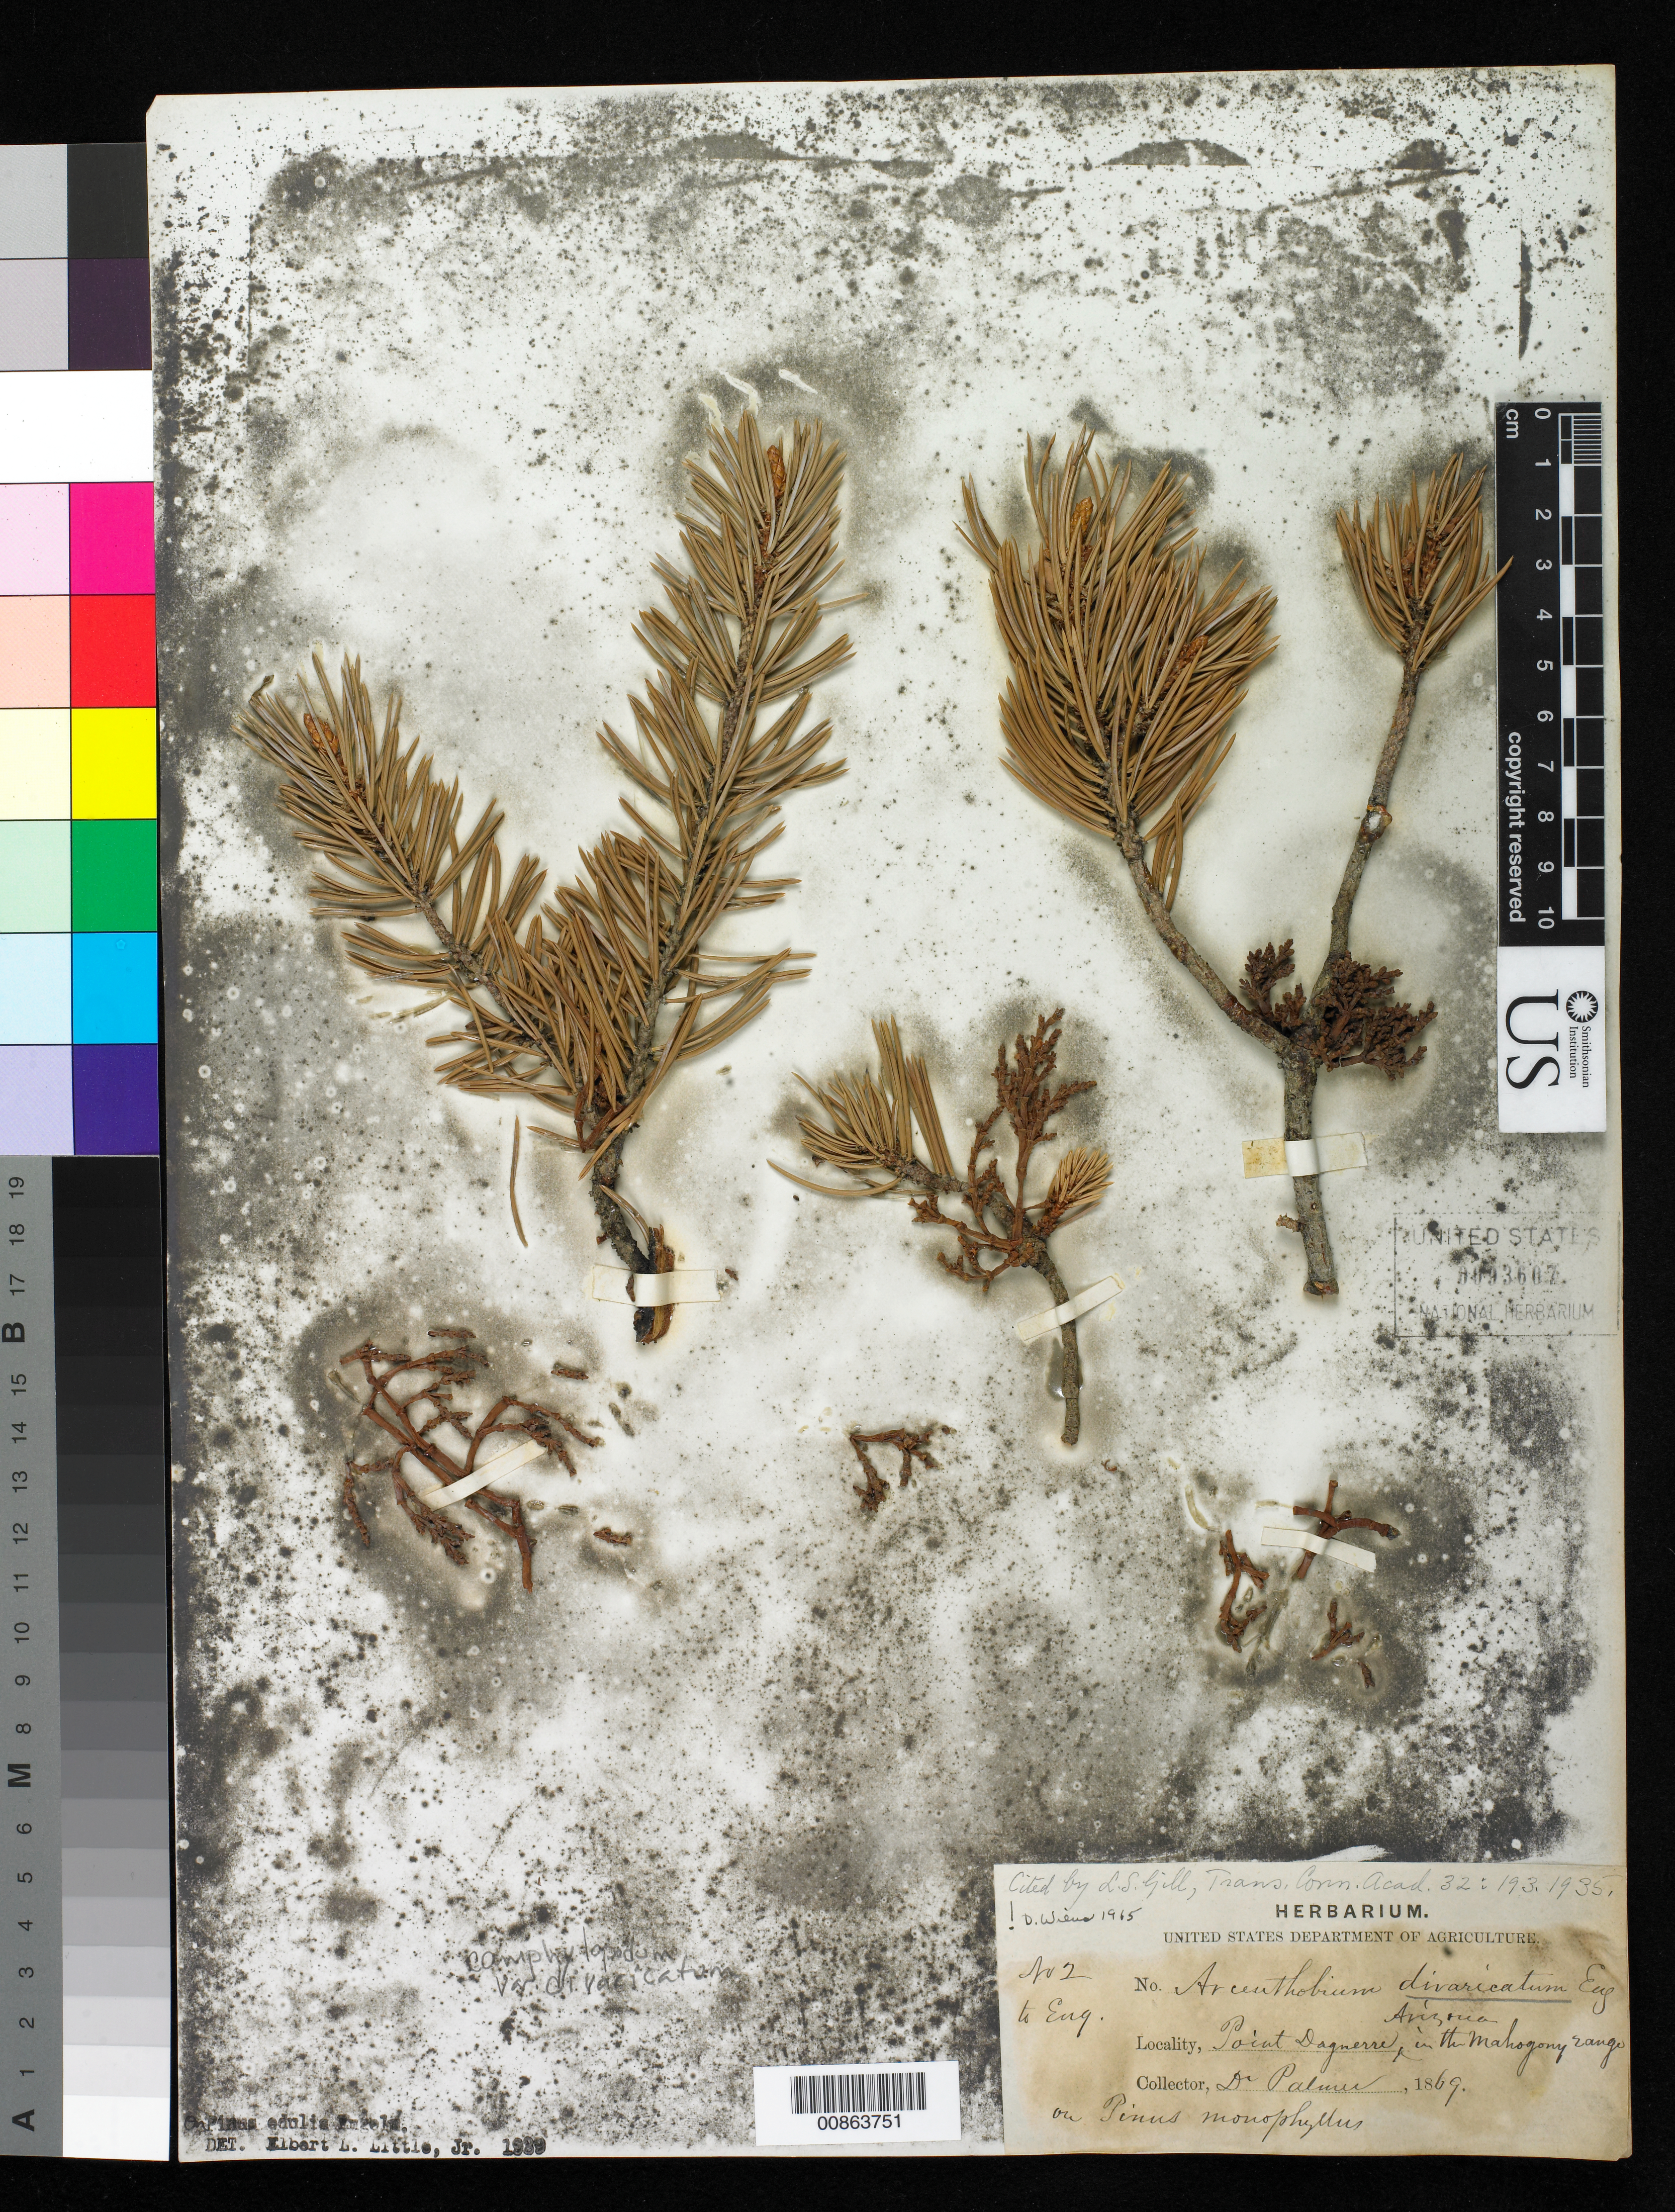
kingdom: Plantae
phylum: Tracheophyta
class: Magnoliopsida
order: Santalales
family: Viscaceae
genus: Arceuthobium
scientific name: Arceuthobium campylopodum var. divaricatum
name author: (Engelm.) Jeps.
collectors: E. Palmer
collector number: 2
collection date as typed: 1869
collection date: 1869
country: United States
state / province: Arizona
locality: Point Daguerre, Arizona. In the Mahogany range.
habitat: On Pinus edulia Engelm - Det. Elbert L Little, Jr. 1989.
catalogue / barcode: US 93607